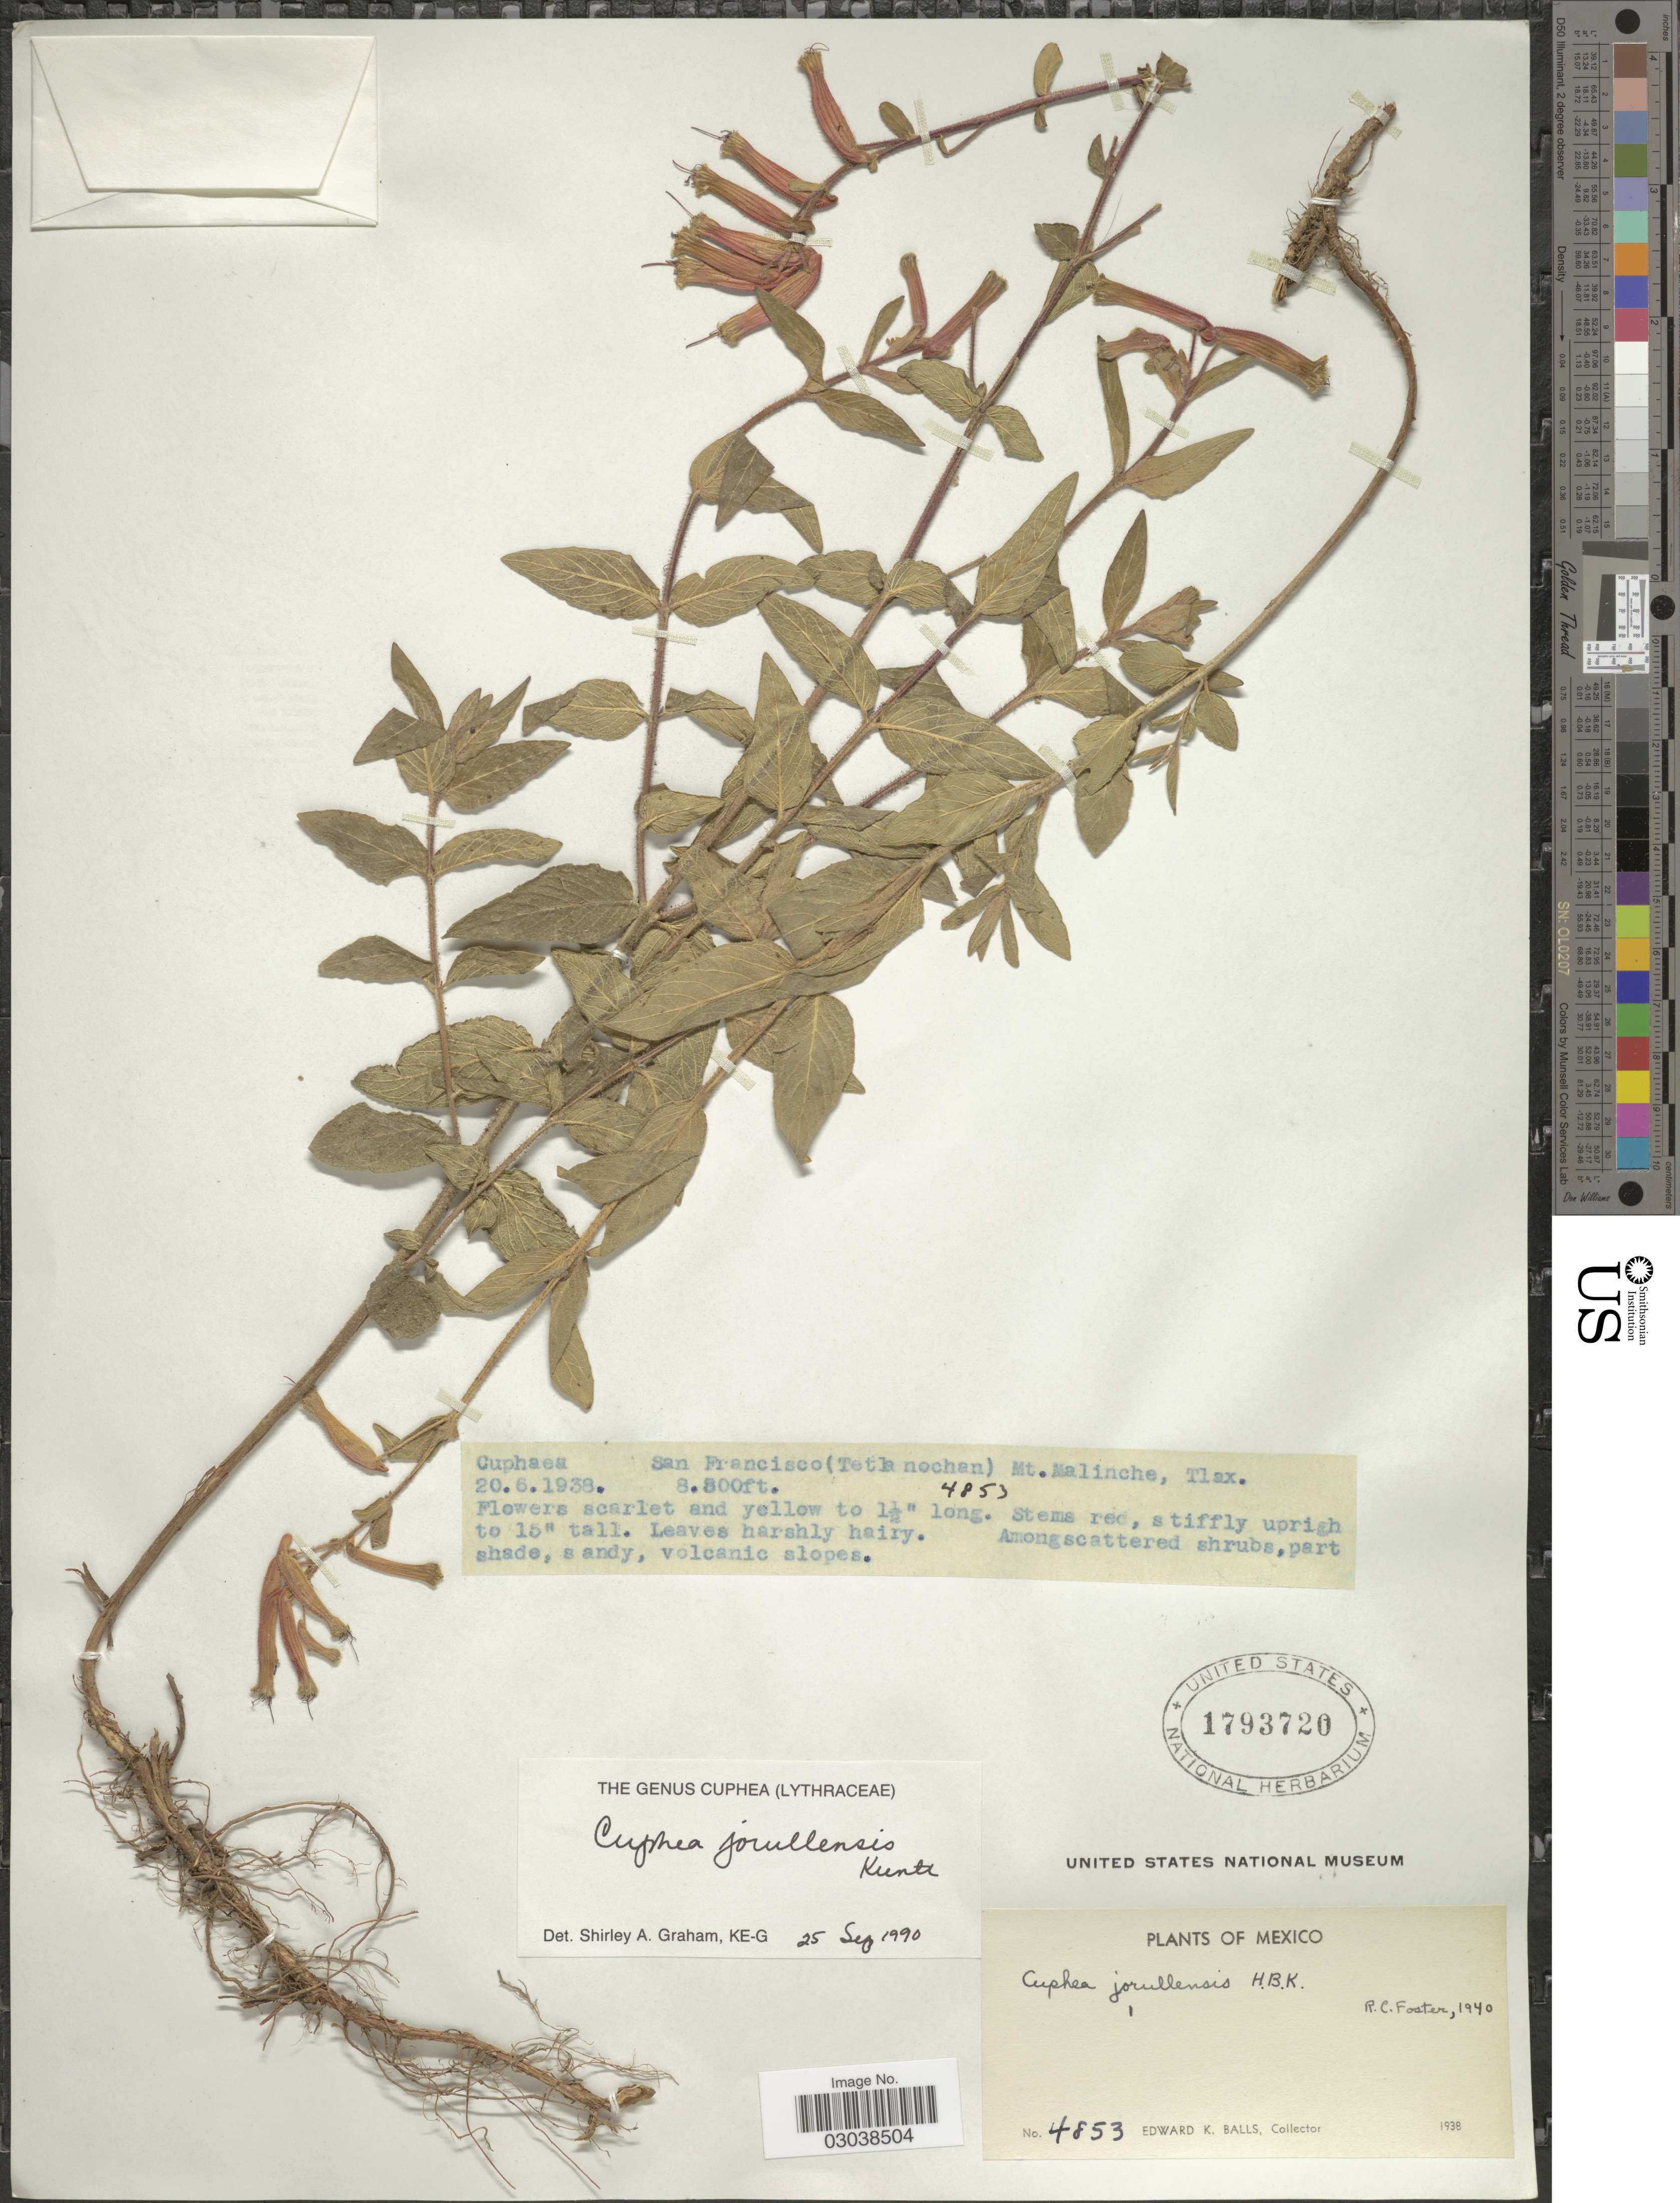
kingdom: Plantae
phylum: Tracheophyta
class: Magnoliopsida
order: Myrtales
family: Lythraceae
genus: Cuphea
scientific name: Cuphea jorullensis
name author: Kunth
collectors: E. K. Balls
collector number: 4853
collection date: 1938-06-20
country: Mexico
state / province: Tlaxcala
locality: San Francisco (Tetlanochan), Mt. Malinche.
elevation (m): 2682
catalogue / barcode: US 1793720